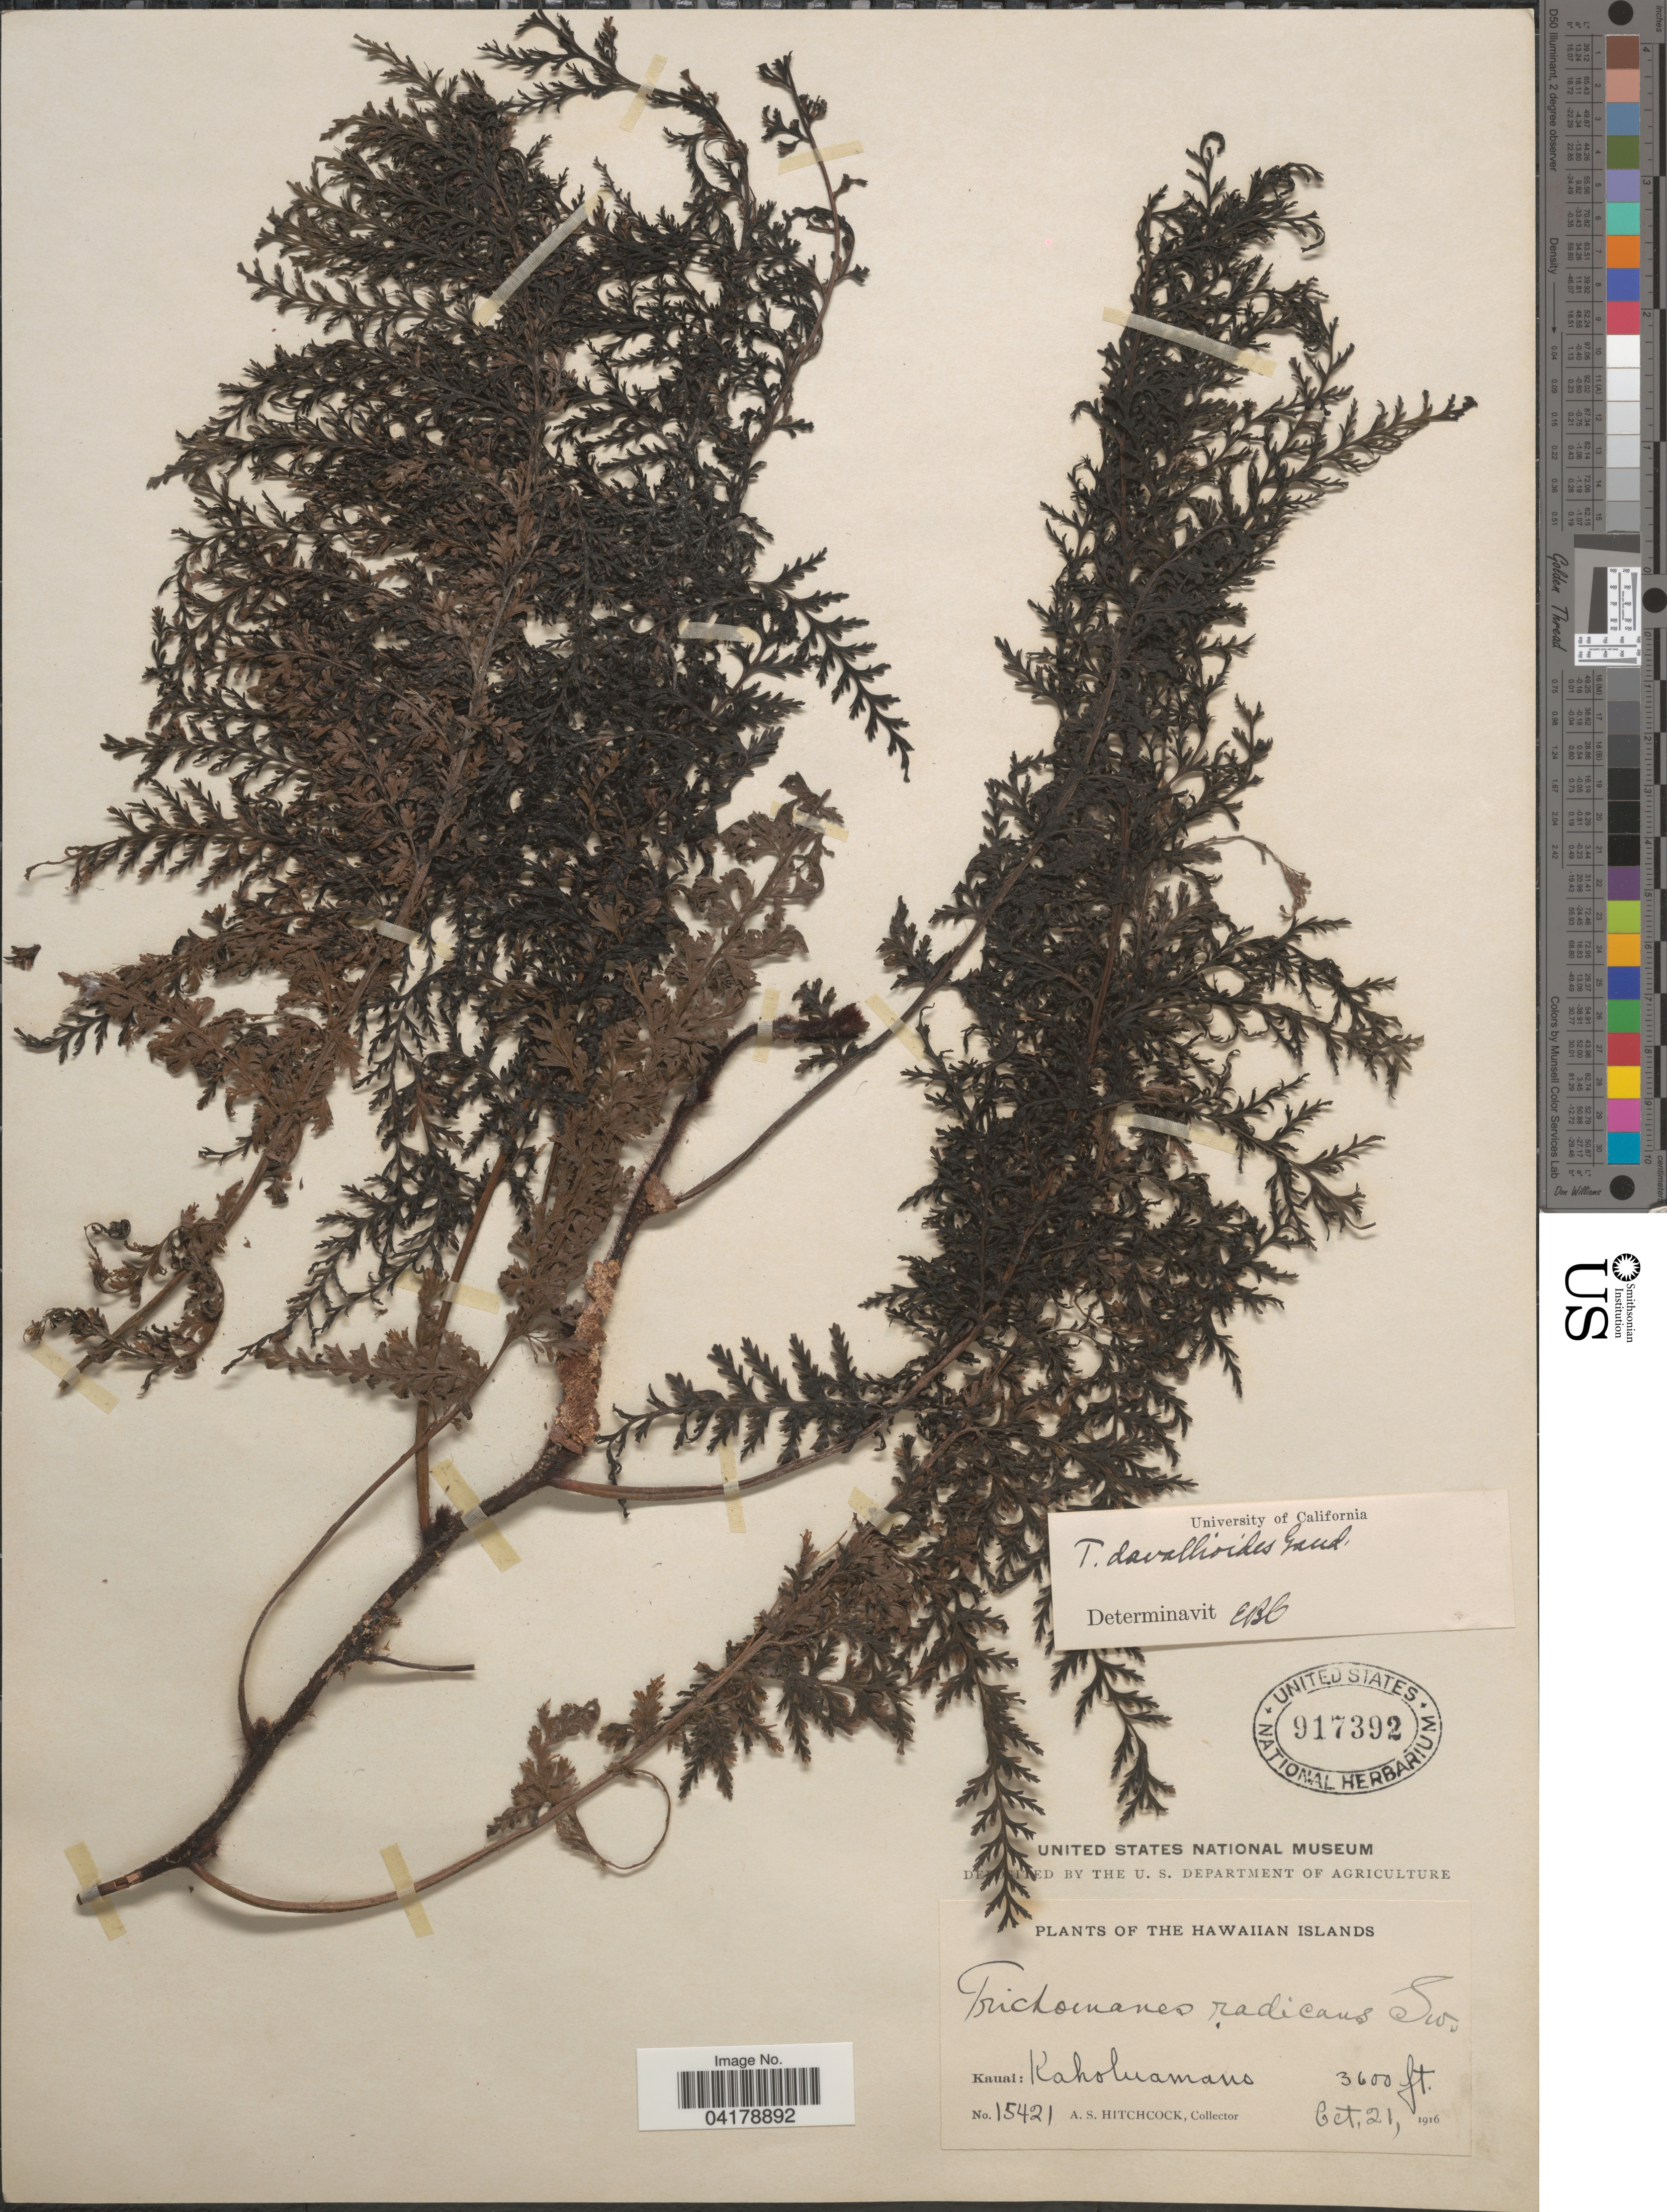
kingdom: Plantae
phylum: Tracheophyta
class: Polypodiopsida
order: Hymenophyllales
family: Hymenophyllaceae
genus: Trichomanes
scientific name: Trichomanes davallioides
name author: Gaudich.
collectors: A. S. Hitchcock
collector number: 15421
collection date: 1916-10-21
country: United States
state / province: Hawaii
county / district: Kauai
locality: Kauai: Kaholuamano.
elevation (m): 1097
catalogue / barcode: US 917392